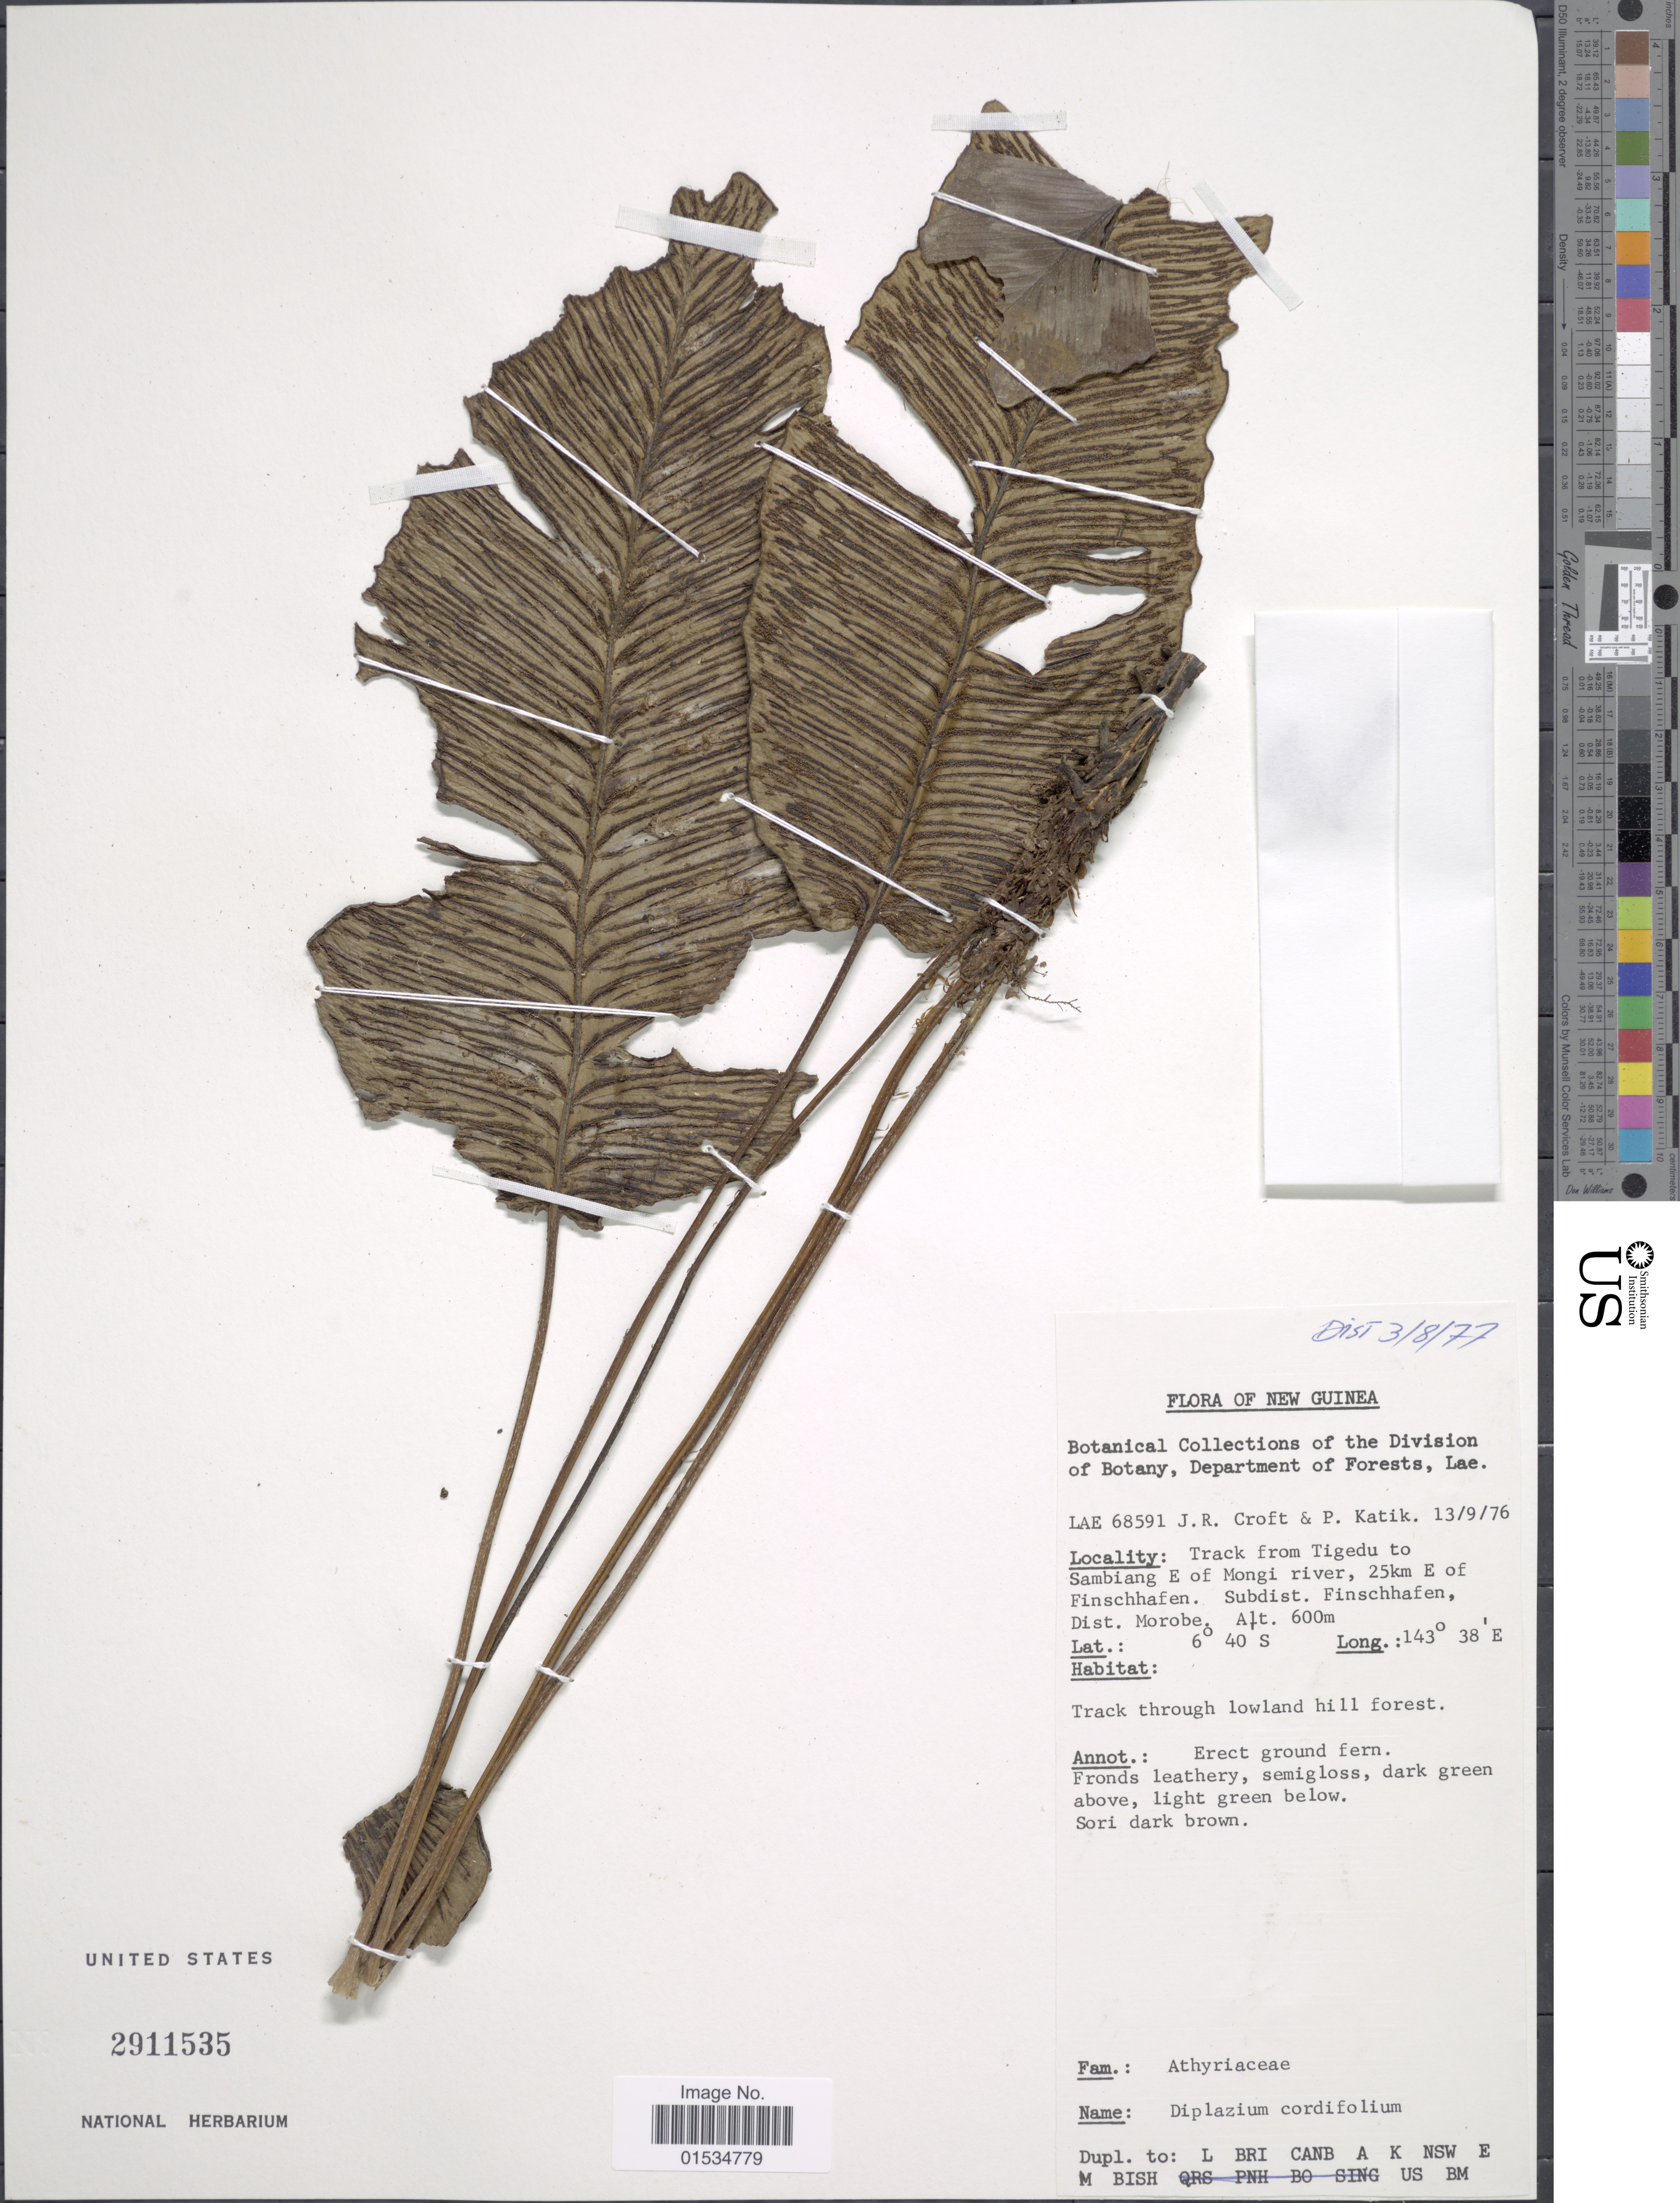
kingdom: Plantae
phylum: Tracheophyta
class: Polypodiopsida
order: Polypodiales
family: Athyriaceae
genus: Diplazium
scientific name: Diplazium cordifolium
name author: Blume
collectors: J. R. Croft & P. Katik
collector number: LAE 68591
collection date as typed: Transcribed d/m/y: 13/9/76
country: Papua New Guinea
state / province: Morobe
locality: New Guinea, Teack from Tigedu to Sambiang E of Mongi river, 25 km E of S Finschhafen. Sudist, Finschhafen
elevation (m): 600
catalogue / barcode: US 2911535